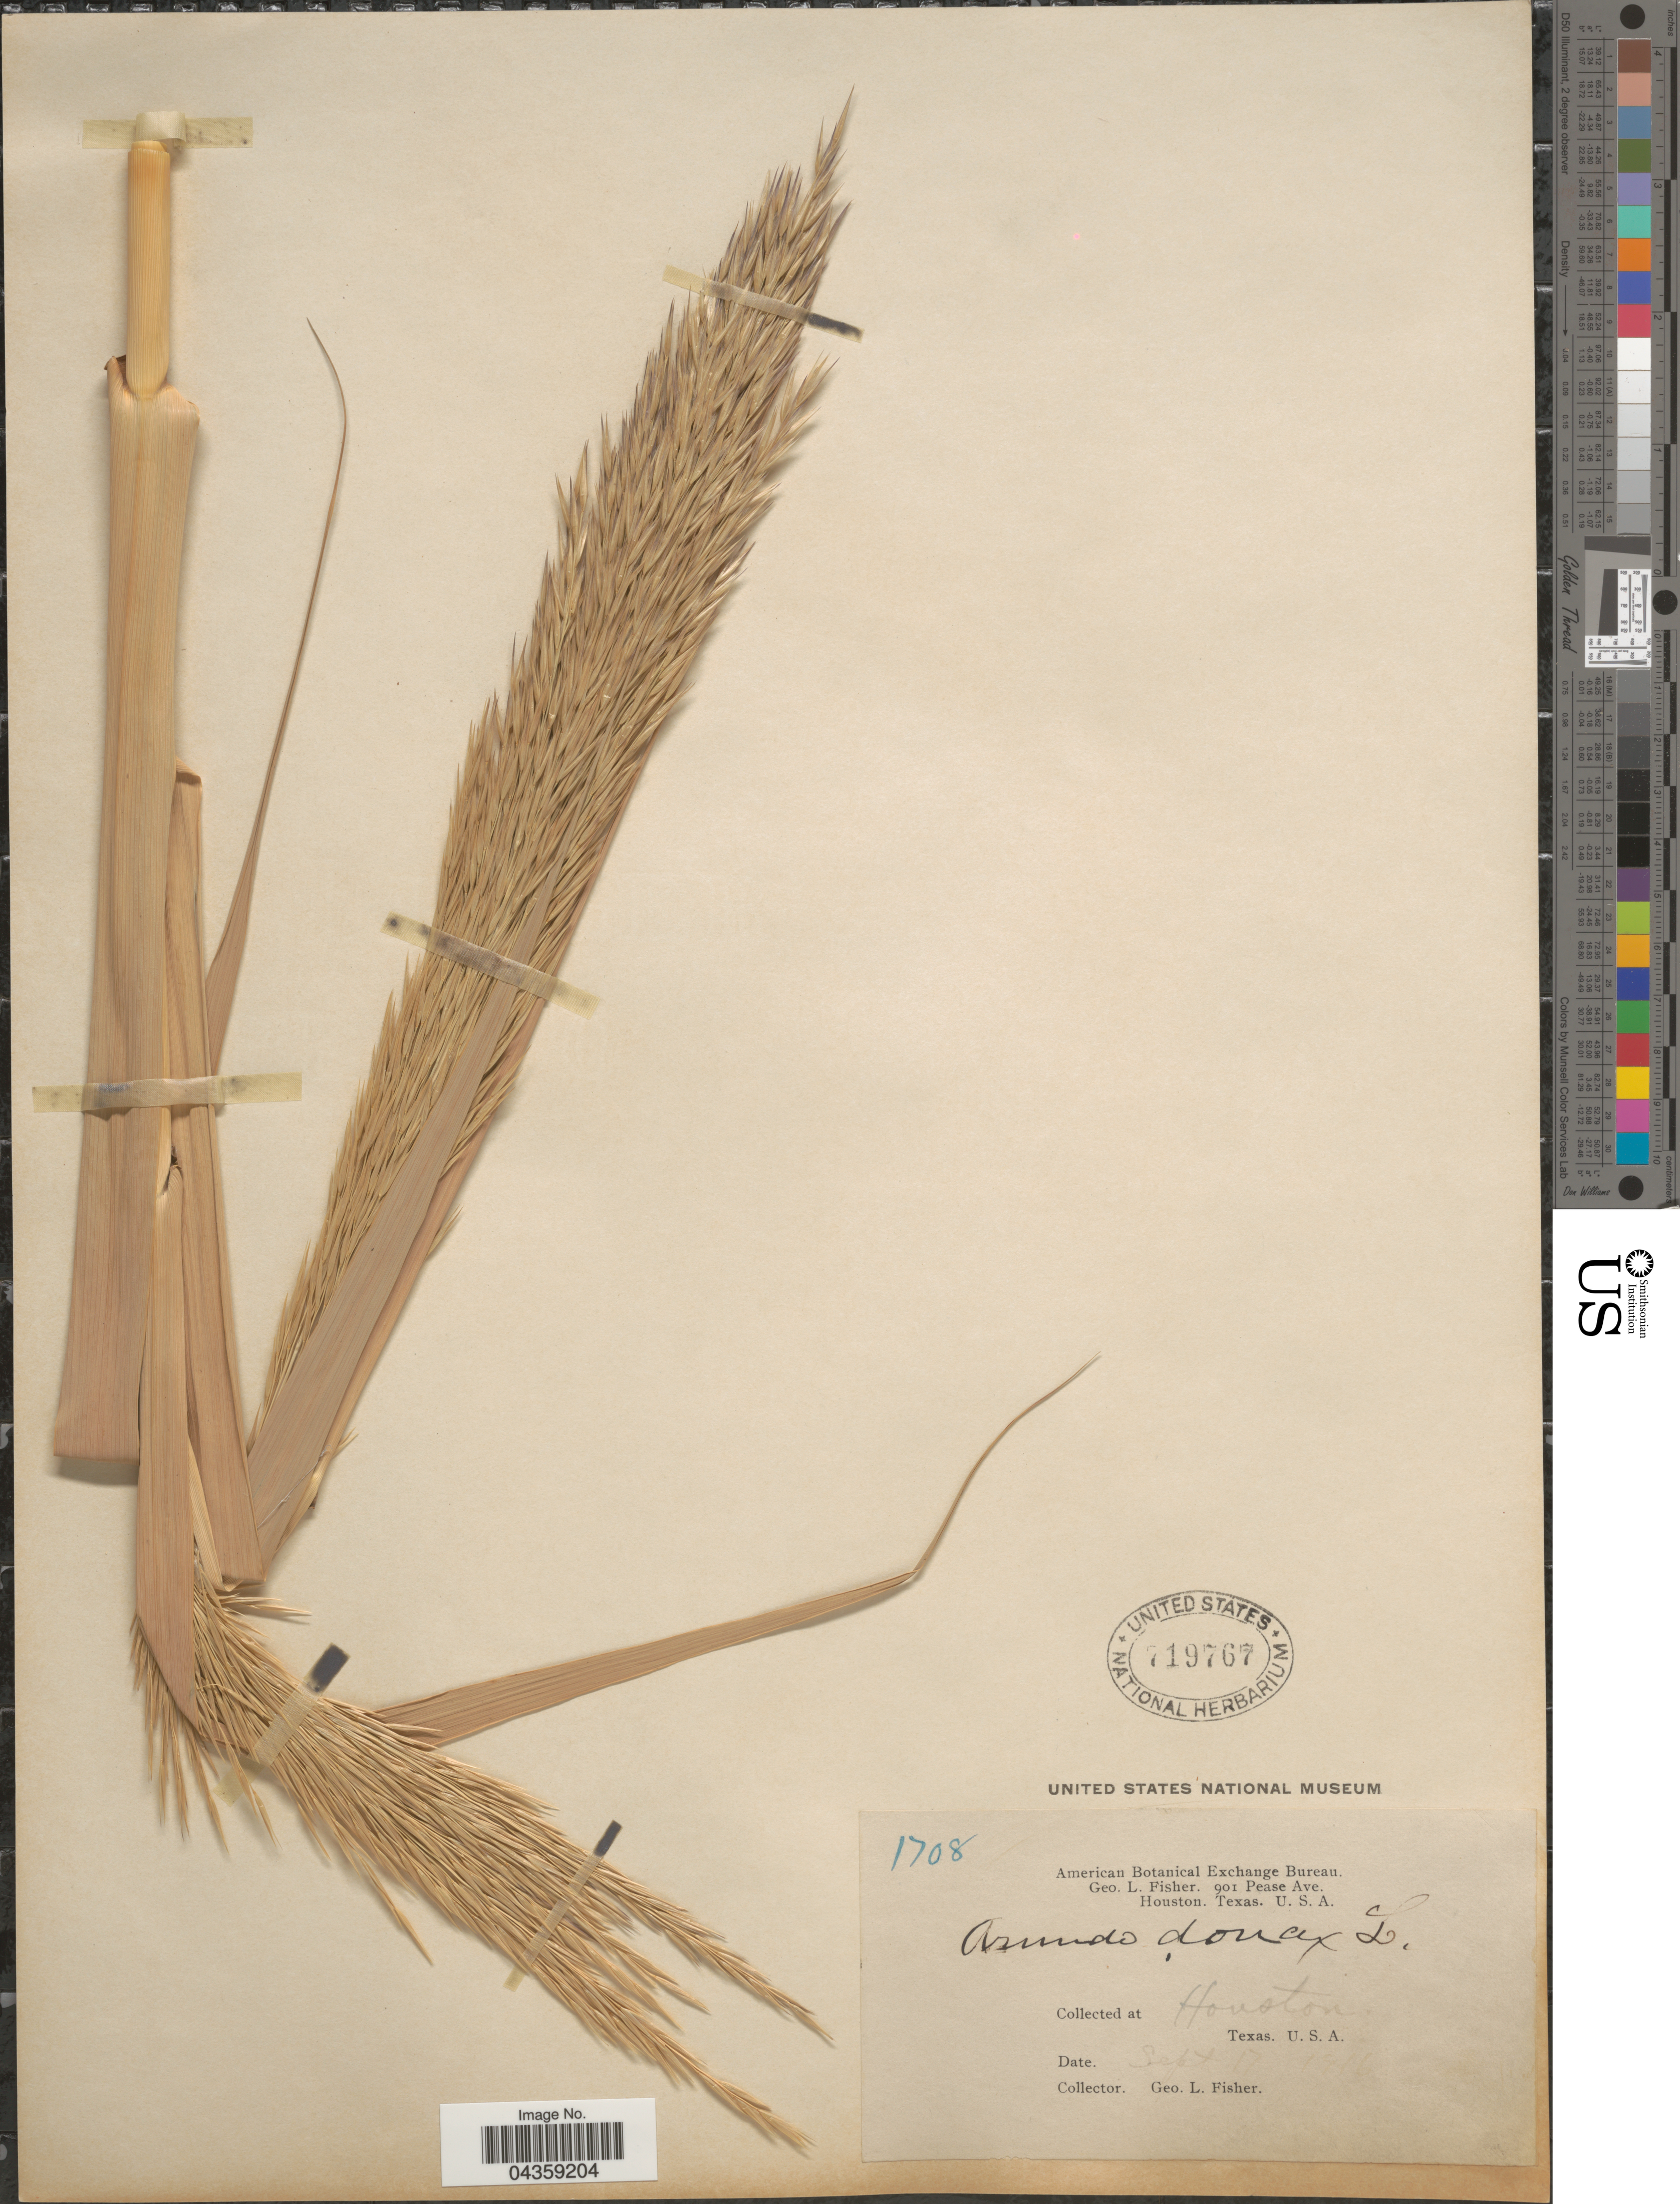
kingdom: Plantae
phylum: Tracheophyta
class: Liliopsida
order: Poales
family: Poaceae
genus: Arundo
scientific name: Arundo donax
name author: L.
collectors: G. L. Fisher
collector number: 1708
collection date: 1916-09-17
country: United States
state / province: Texas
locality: Houston.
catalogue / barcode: US 719767